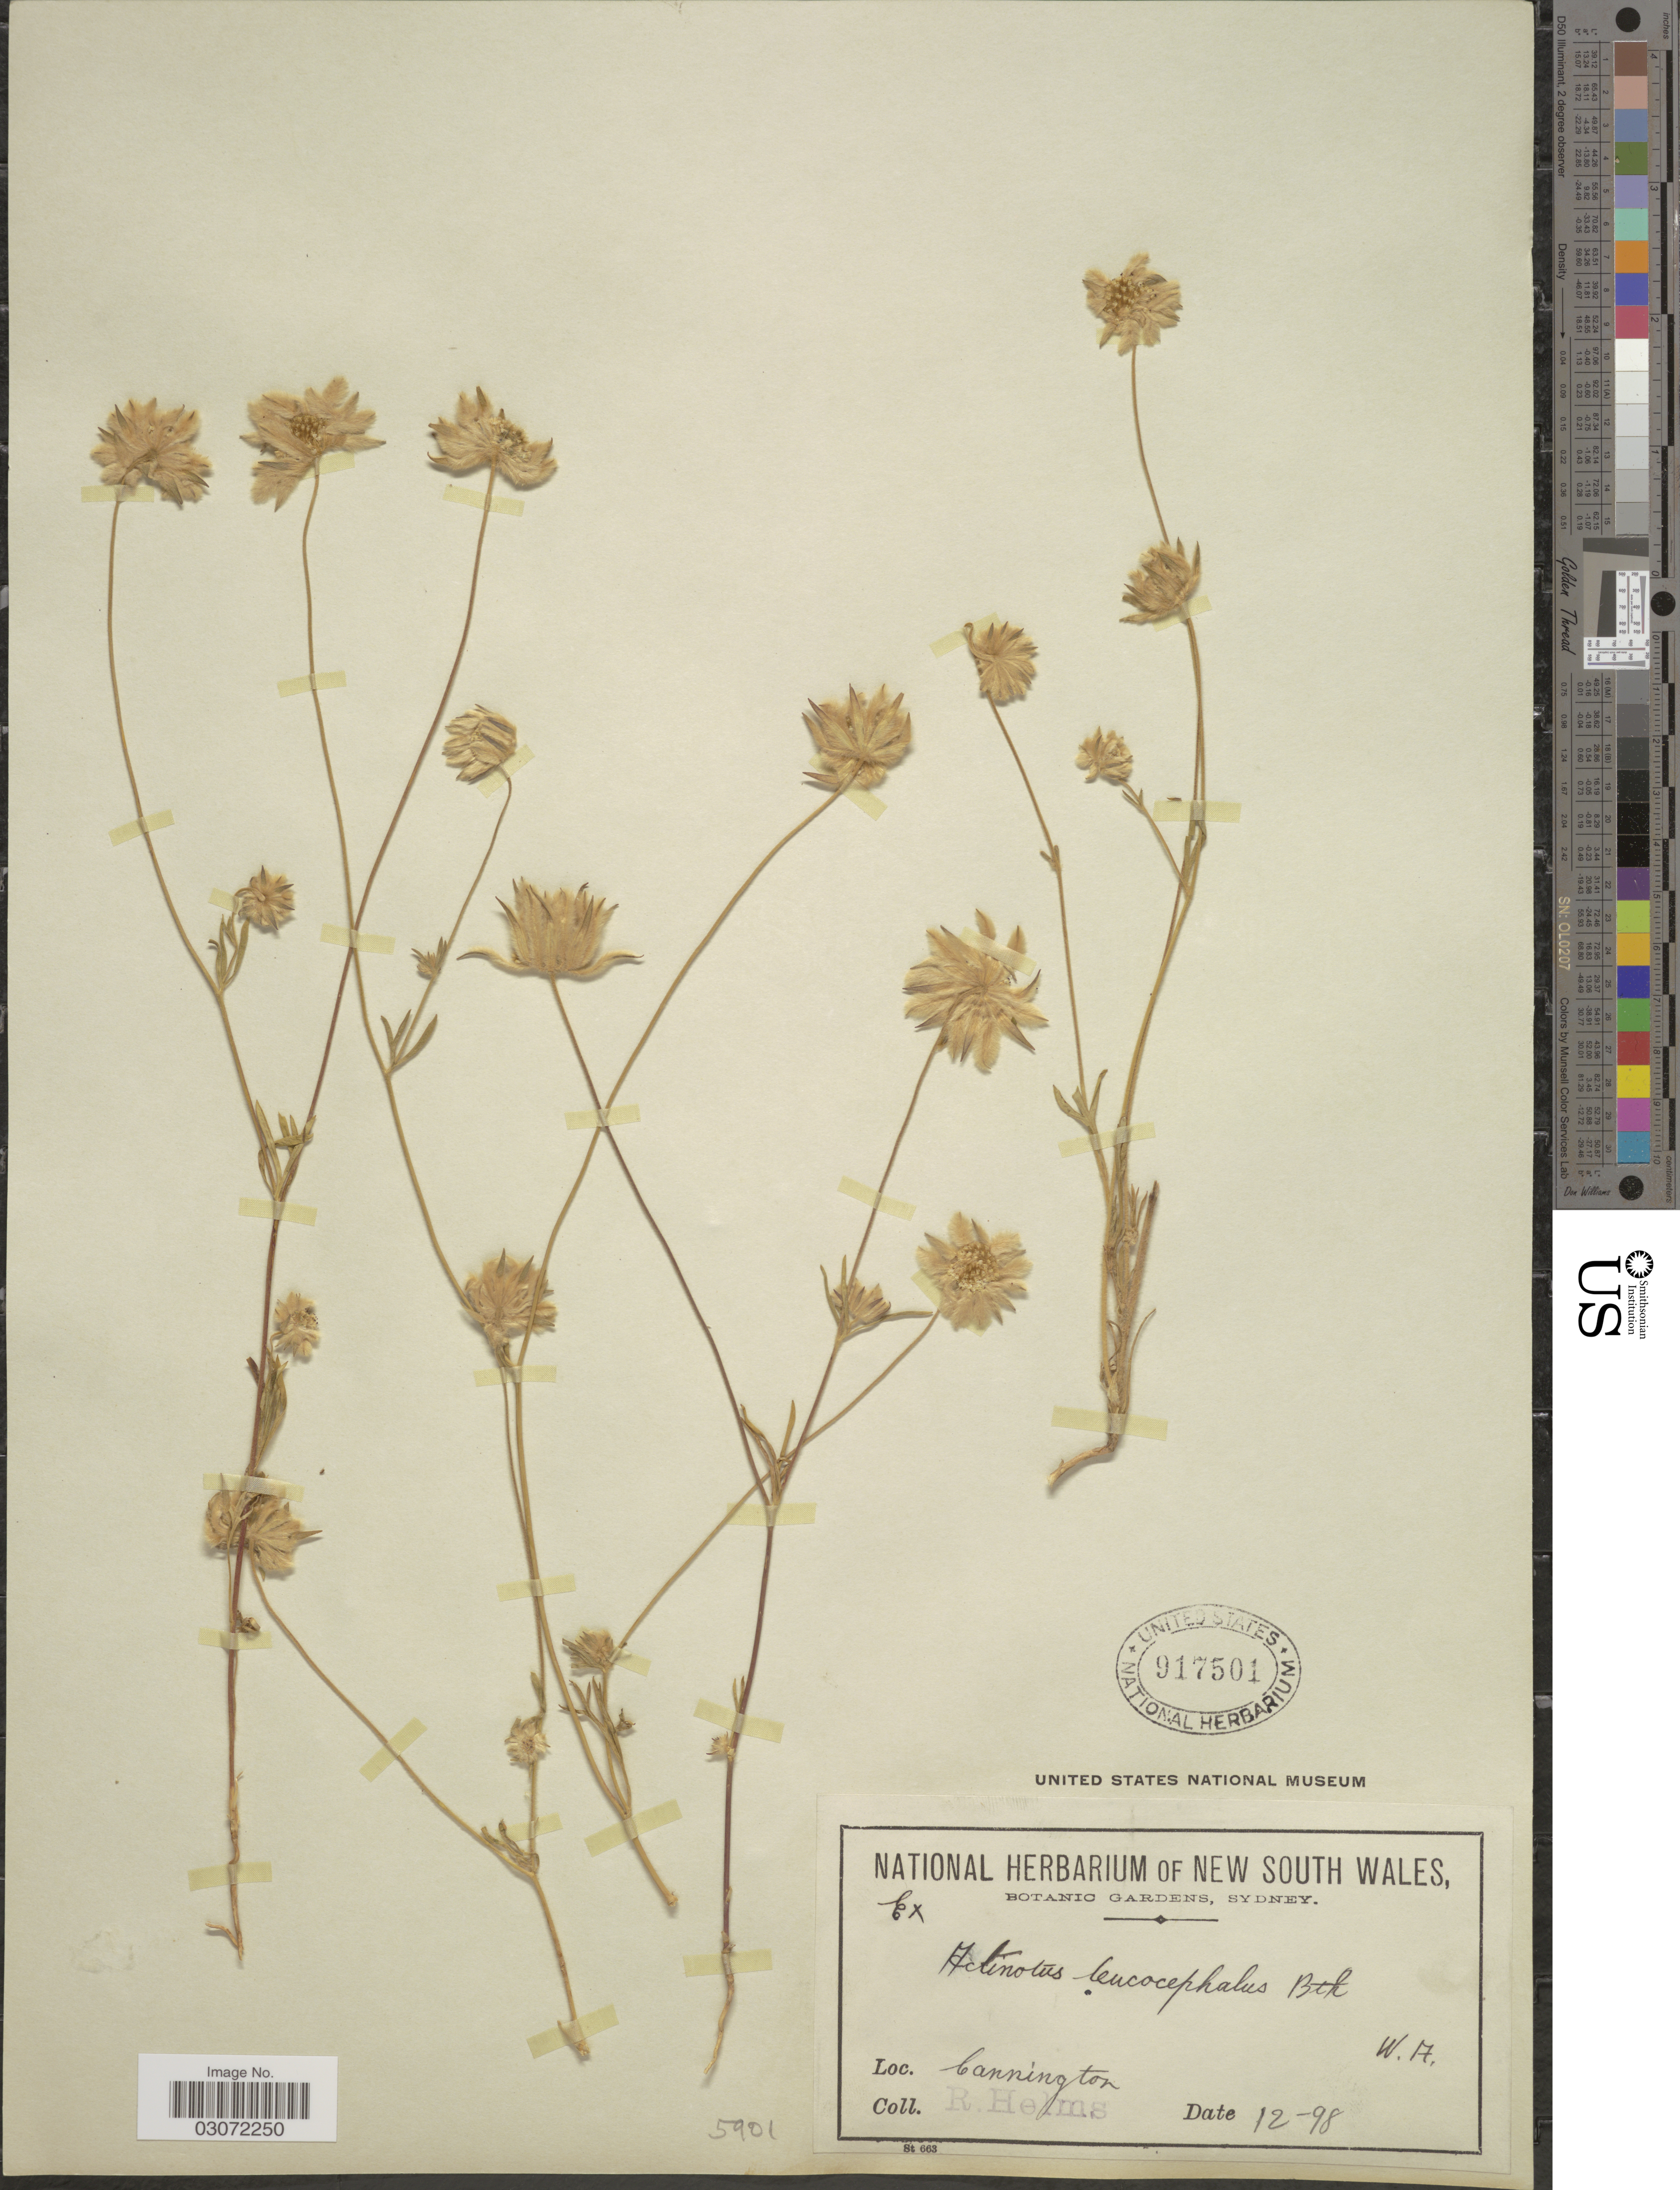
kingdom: Plantae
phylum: Tracheophyta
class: Magnoliopsida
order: Apiales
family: Apiaceae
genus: Actinotus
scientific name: Actinotus leucocephalus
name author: Benth.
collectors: R. Helms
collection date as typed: Transcribed d/m/y: /12/98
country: Australia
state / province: Western Australia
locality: Cannington.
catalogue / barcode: US 917501